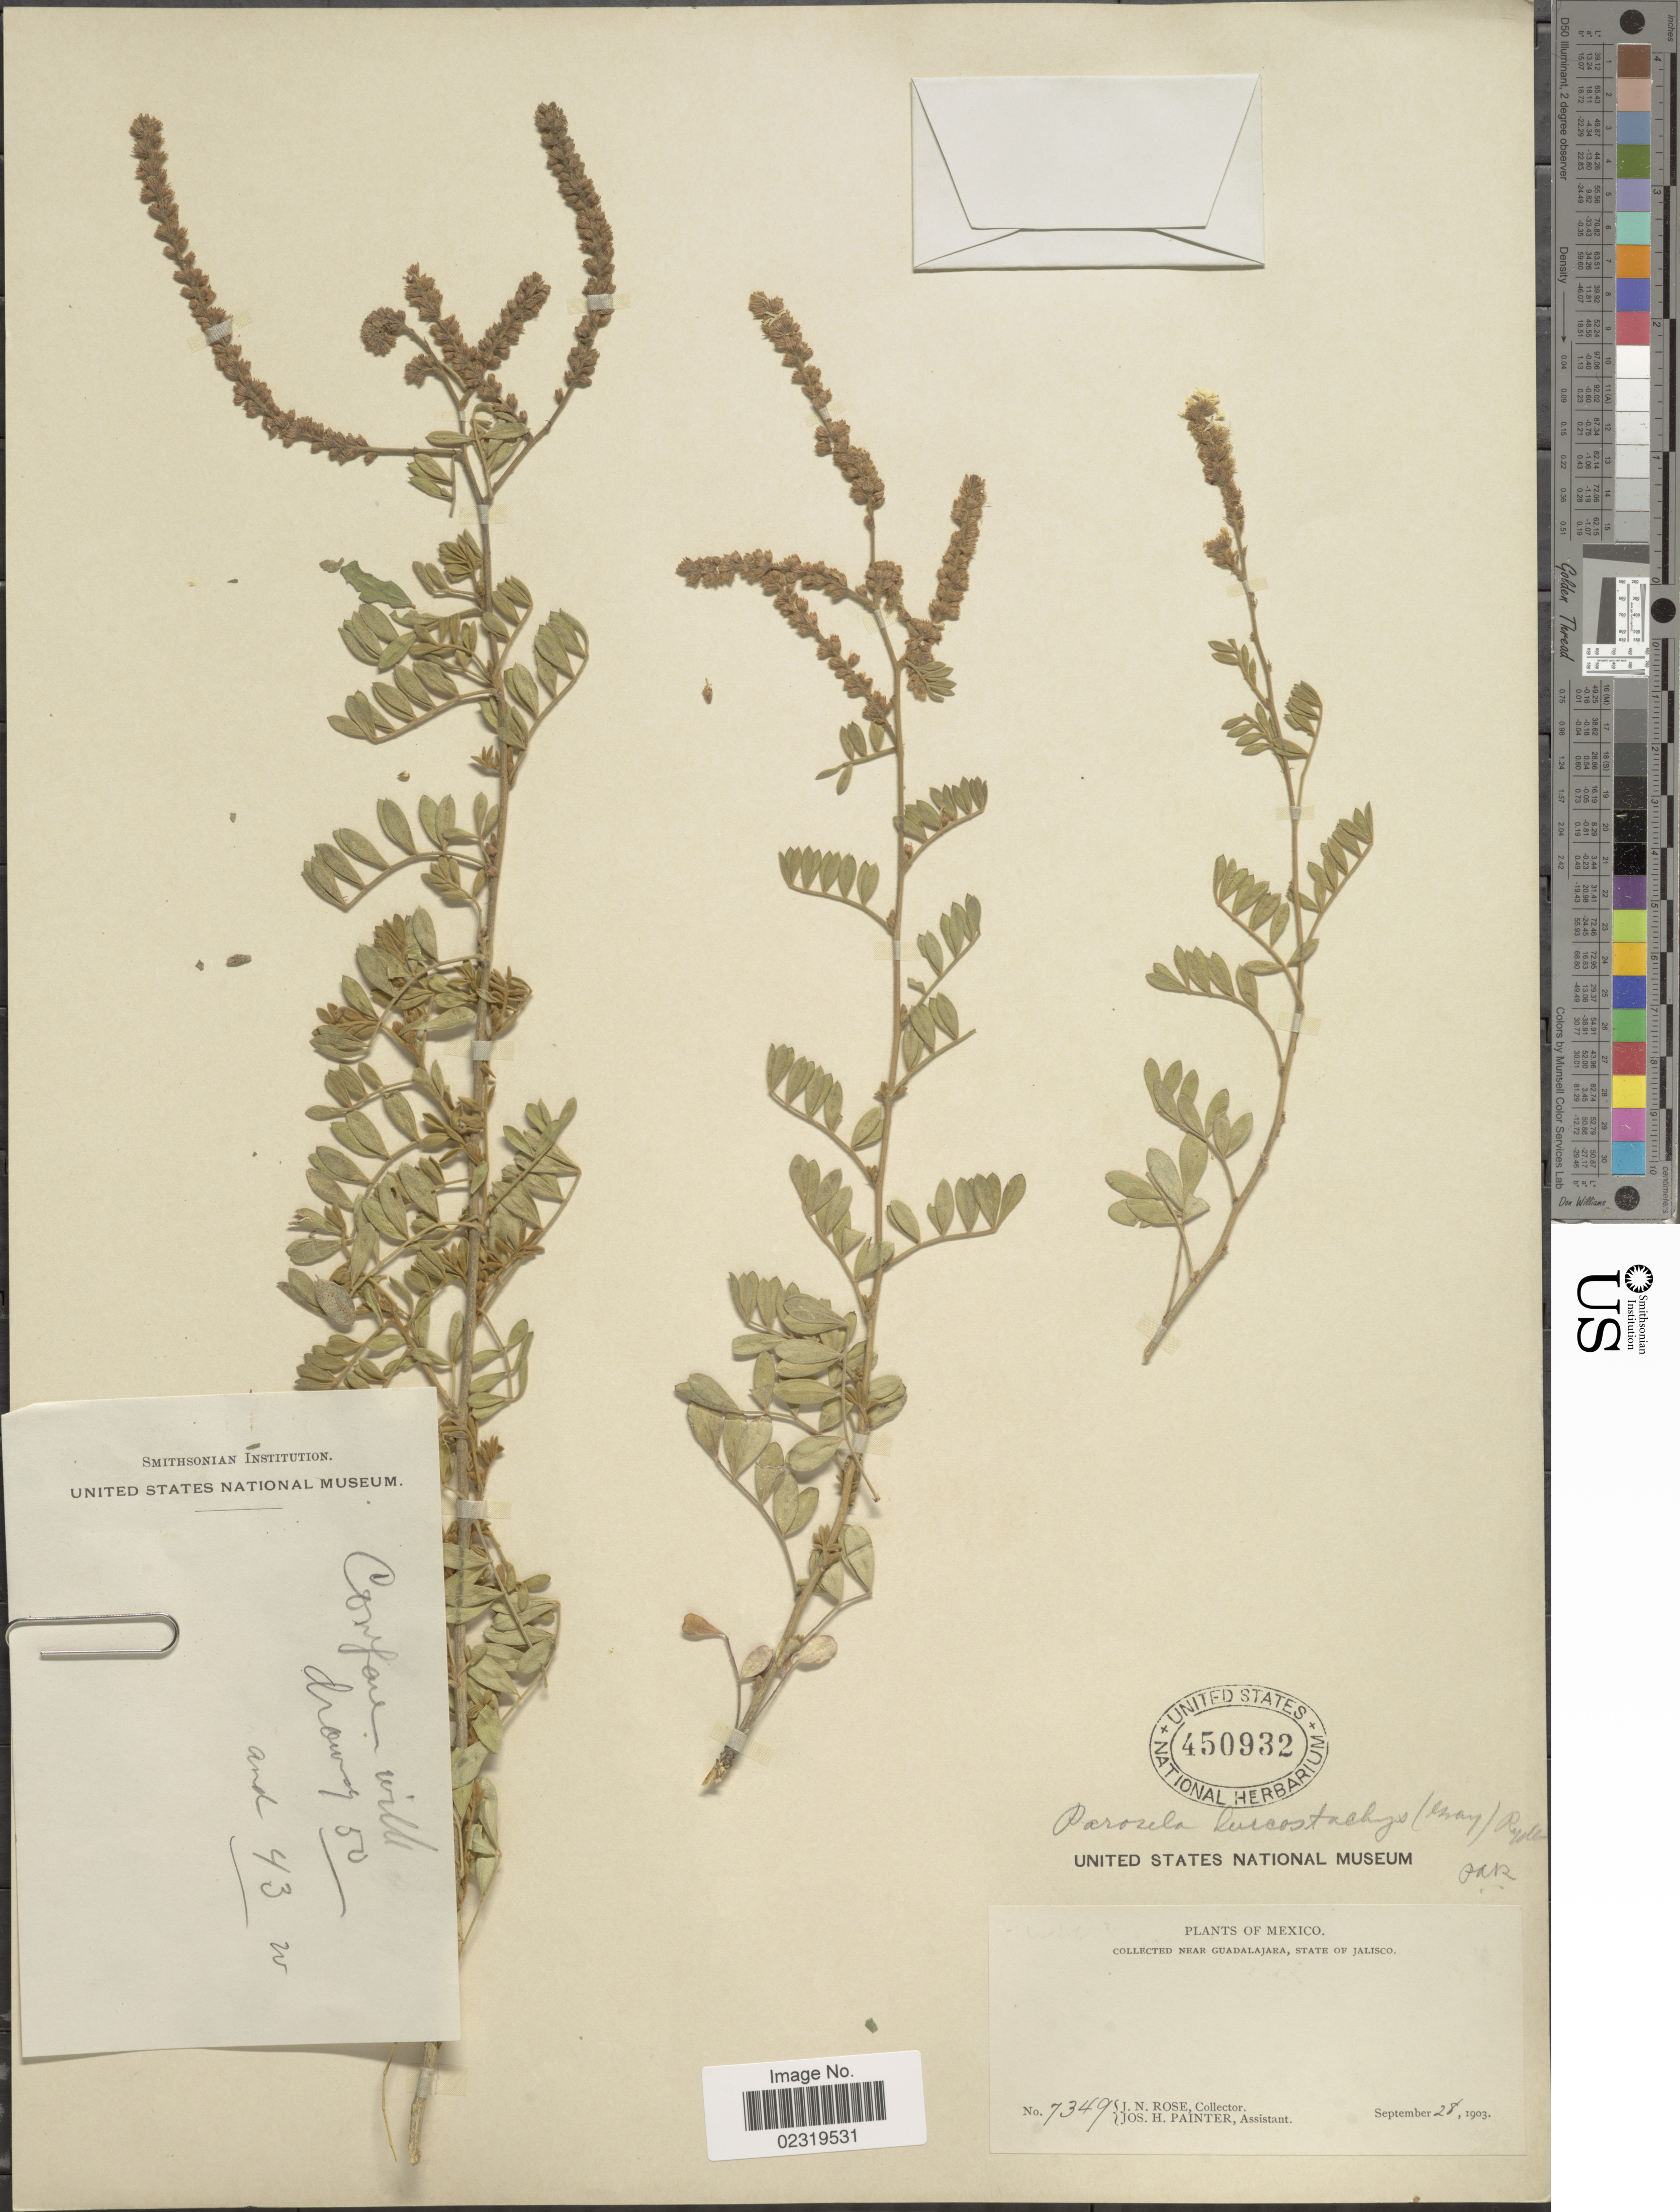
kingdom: Plantae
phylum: Tracheophyta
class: Magnoliopsida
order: Fabales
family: Fabaceae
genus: Dalea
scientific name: Dalea leucostachya var. leucostachya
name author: A. Gray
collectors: J. N. Rose & J. H. Painter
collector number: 7349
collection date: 1903-09-28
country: Mexico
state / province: Jalisco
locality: Near Guadalajara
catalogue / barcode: US 450932